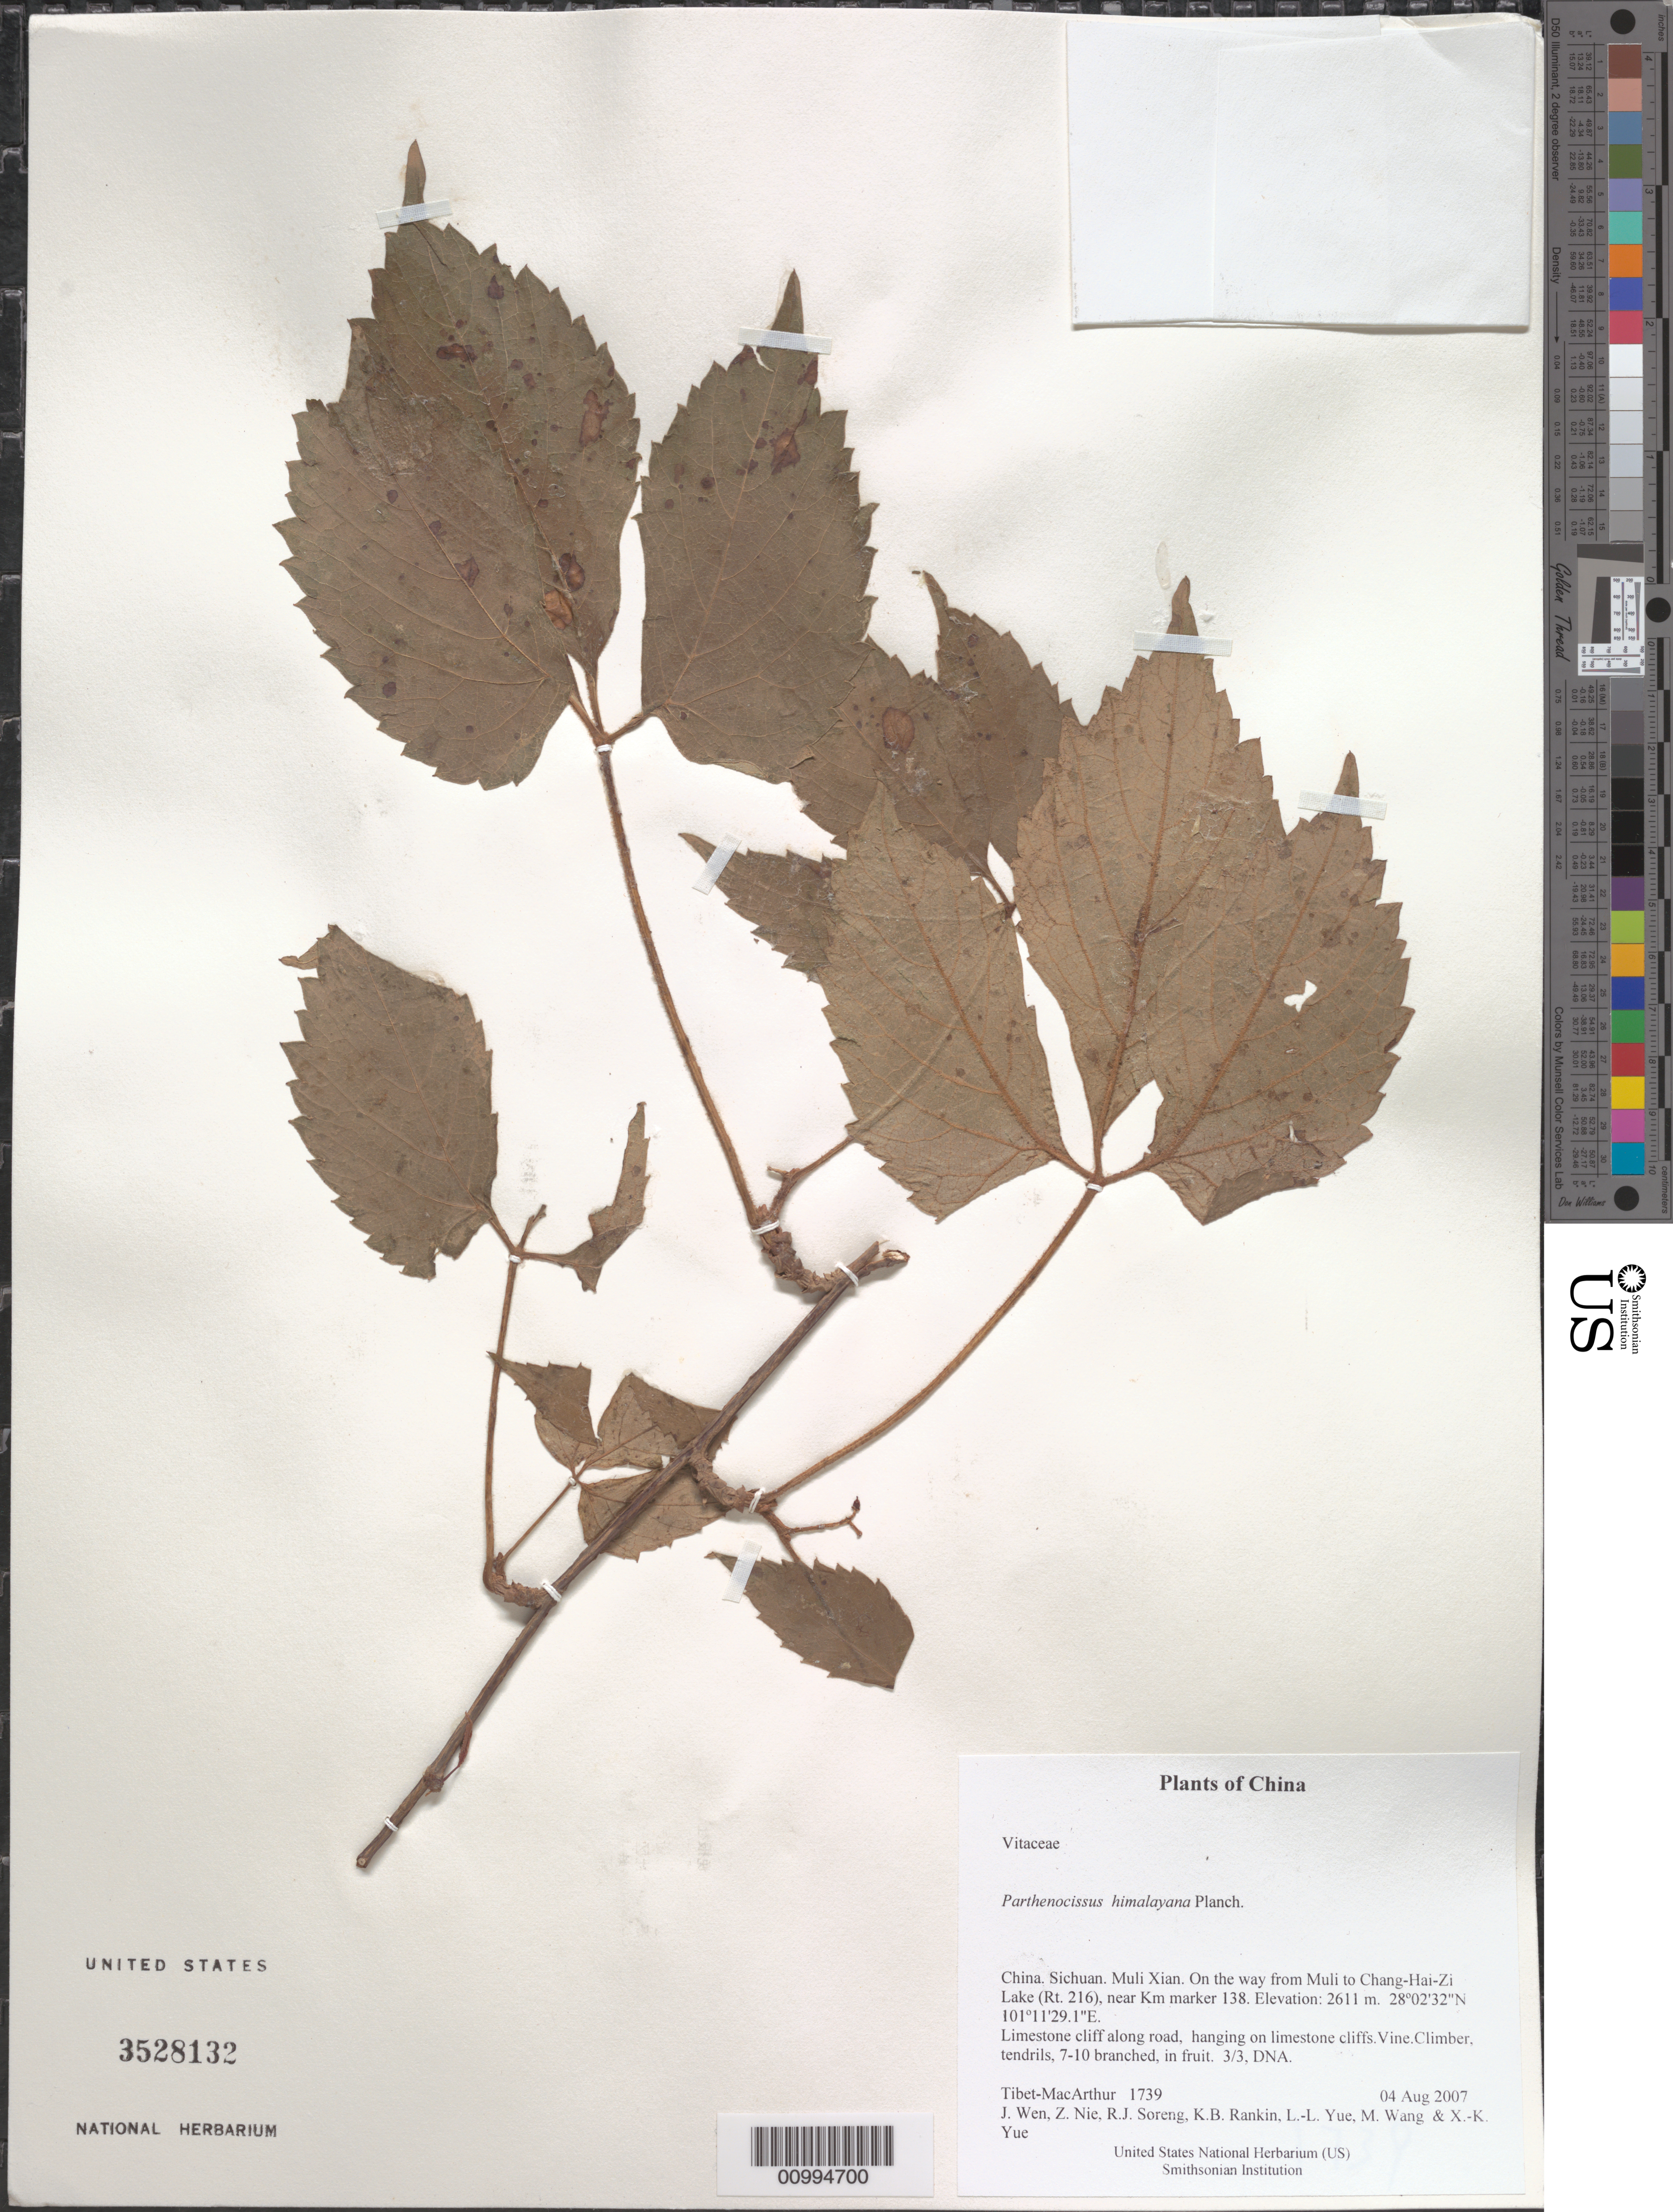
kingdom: Plantae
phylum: Tracheophyta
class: Magnoliopsida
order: Vitales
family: Vitaceae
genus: Parthenocissus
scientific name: Parthenocissus himalayana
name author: (Royle) Planch.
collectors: Tibet-MacArthur, J. Wen, Z. Nie, R. J. Soreng, K. Rankin, L. Yue, M. Wang & X. Yue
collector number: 1739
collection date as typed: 04 Aug 2007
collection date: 2007-08-04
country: China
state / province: Sichuan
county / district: Muli Xian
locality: On the way from Muli to Chang-Hai-Zi Lake (Rt. 216), near Km marker 138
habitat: Limestone cliff along road, hanging on limestone cliffs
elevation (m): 2611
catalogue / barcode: US 3528132